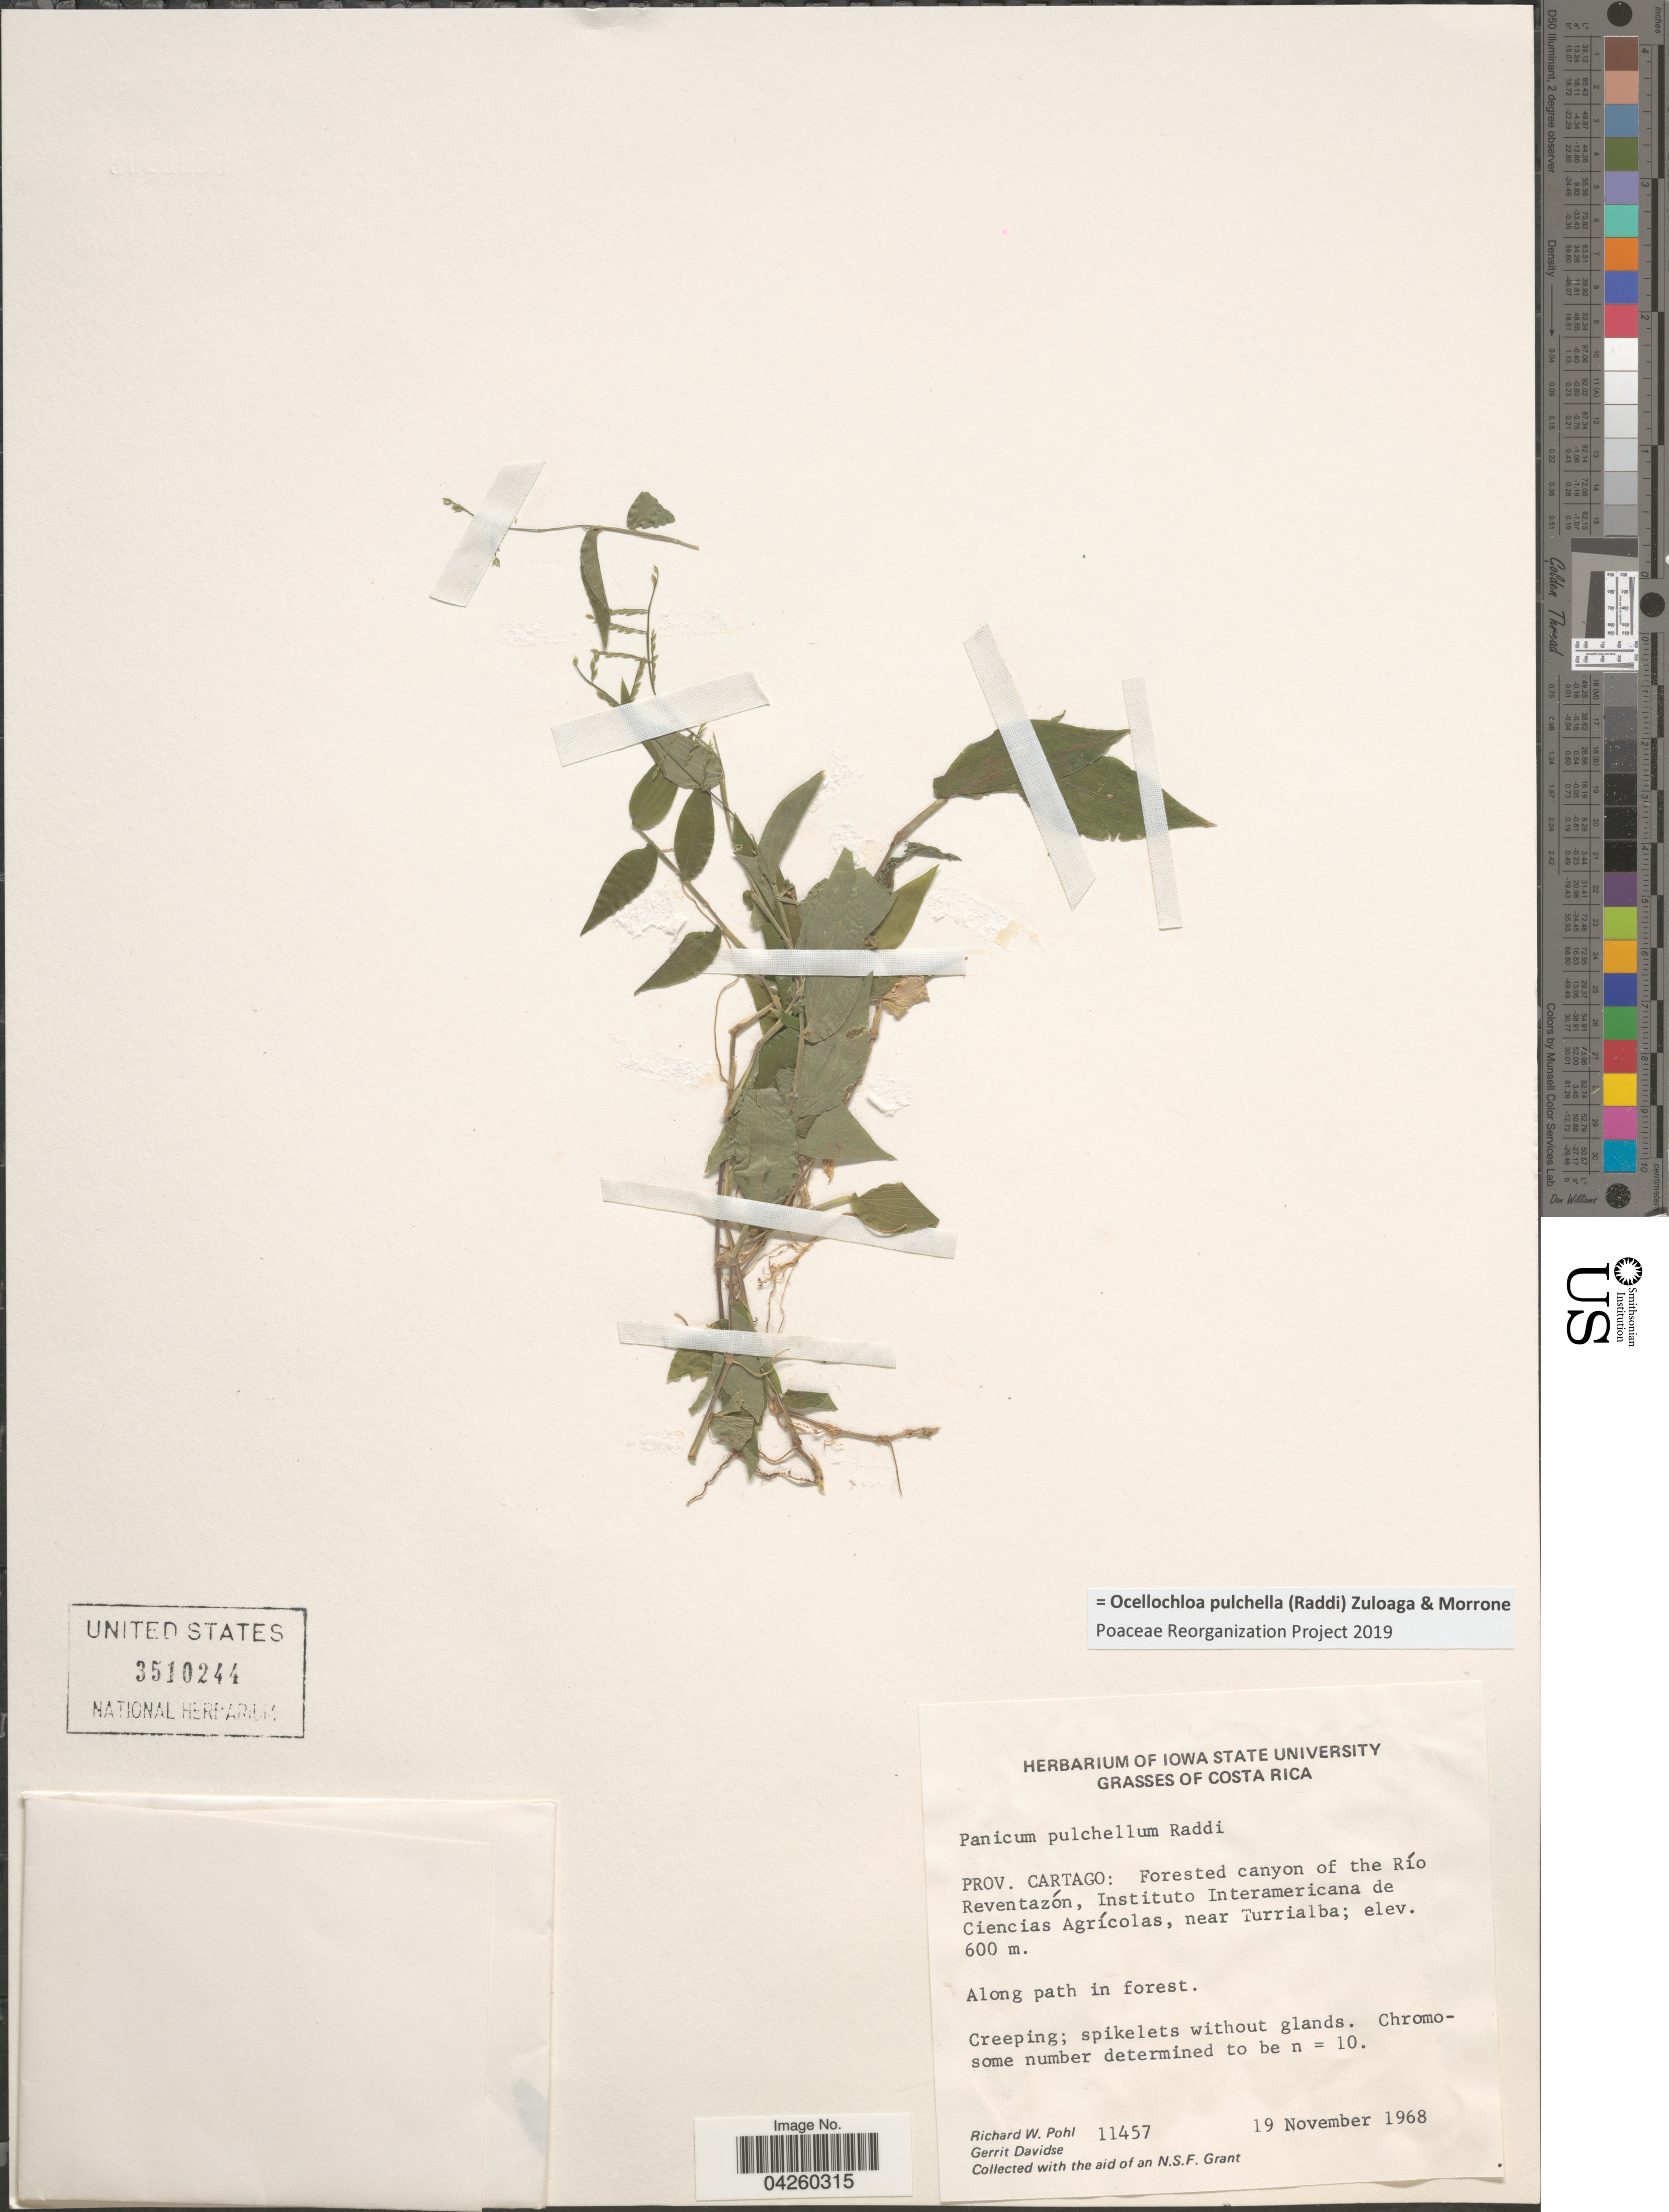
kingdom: Plantae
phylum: Tracheophyta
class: Liliopsida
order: Poales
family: Poaceae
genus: Ocellochloa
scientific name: Ocellochloa pulchella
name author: (Raddi) Zuloaga & Morrone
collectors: R. W. Pohl & G. Davidse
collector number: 11457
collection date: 1968-11-19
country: Costa Rica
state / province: Cartago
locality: Forested canyon of the Río Reventazón, Instituto Interamericana de Ciencias Agrícolas, near Turrialba.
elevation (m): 600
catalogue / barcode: US 3510244